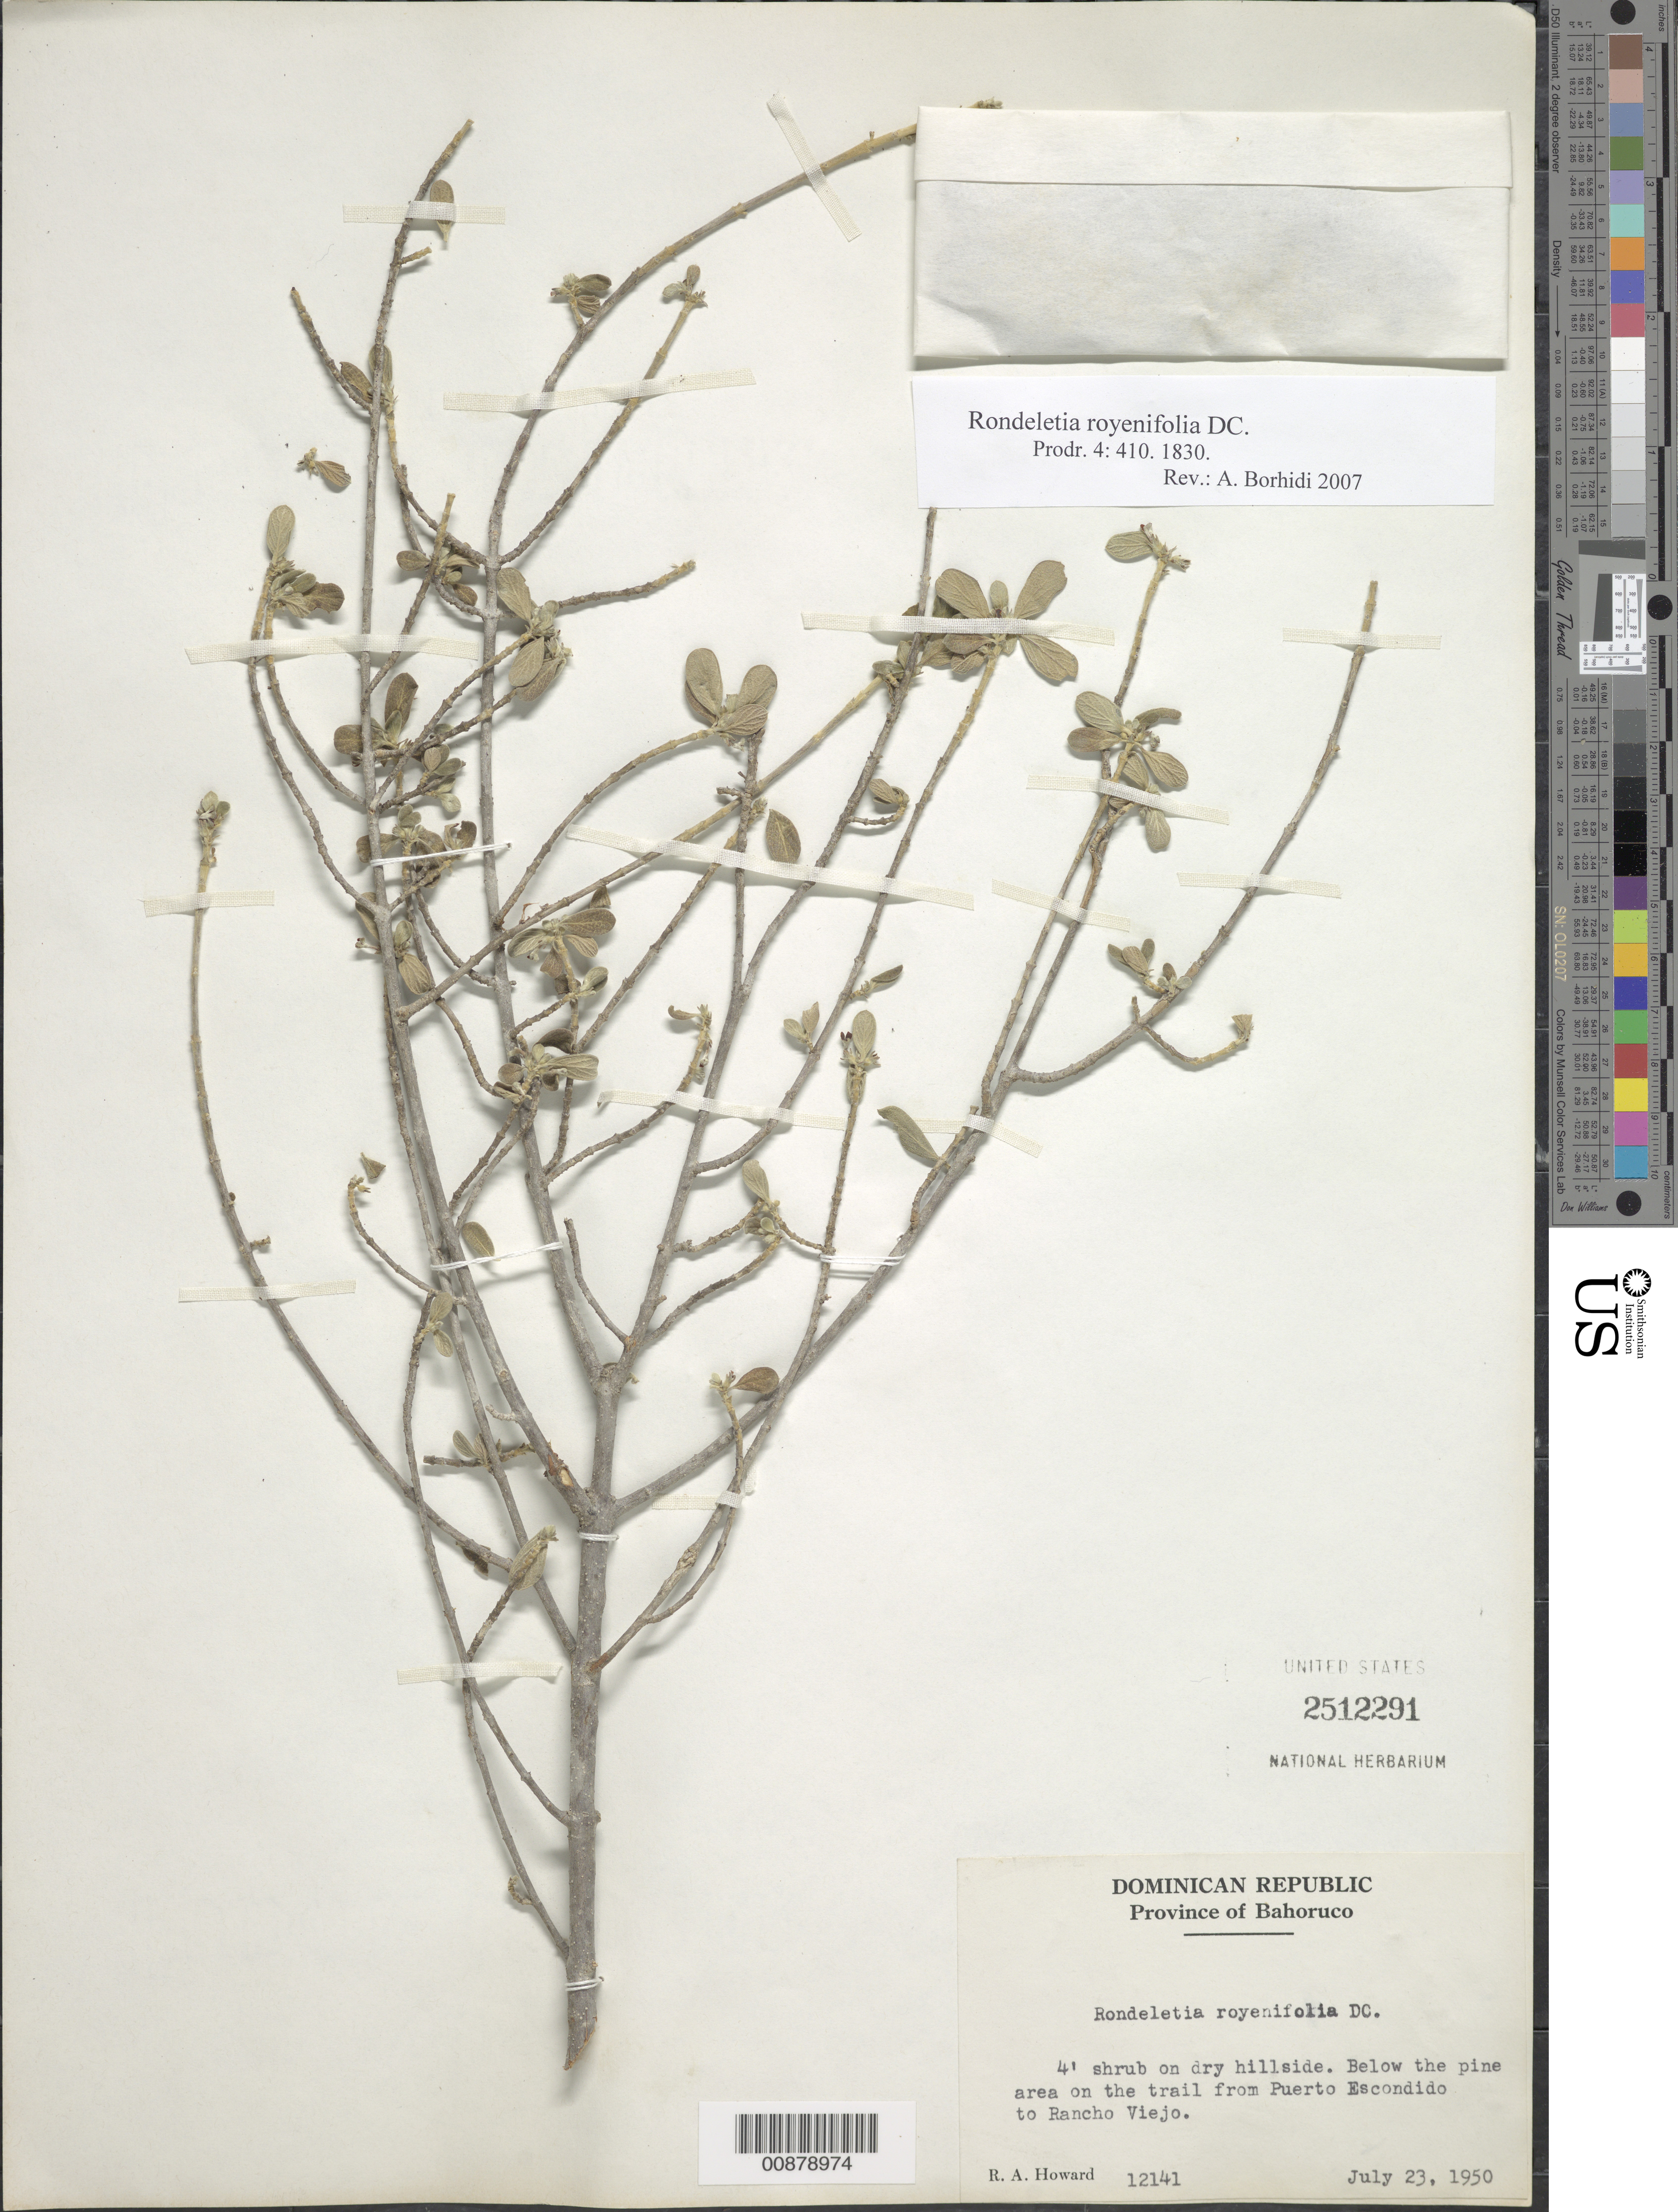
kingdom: Plantae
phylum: Tracheophyta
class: Magnoliopsida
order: Gentianales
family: Rubiaceae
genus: Rondeletia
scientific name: Rondeletia royenaefolia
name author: DC.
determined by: Borhidi, Attila L.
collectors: R. A. Howard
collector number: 12141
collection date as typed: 23 Jul 1950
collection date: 1950-07-23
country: Dominican Republic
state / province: Baoruco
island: Hispaniola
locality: On the trail from Puerto Escondido to Rancho Viejo.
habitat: Dry hillside below the pine area.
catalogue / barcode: US 2512291